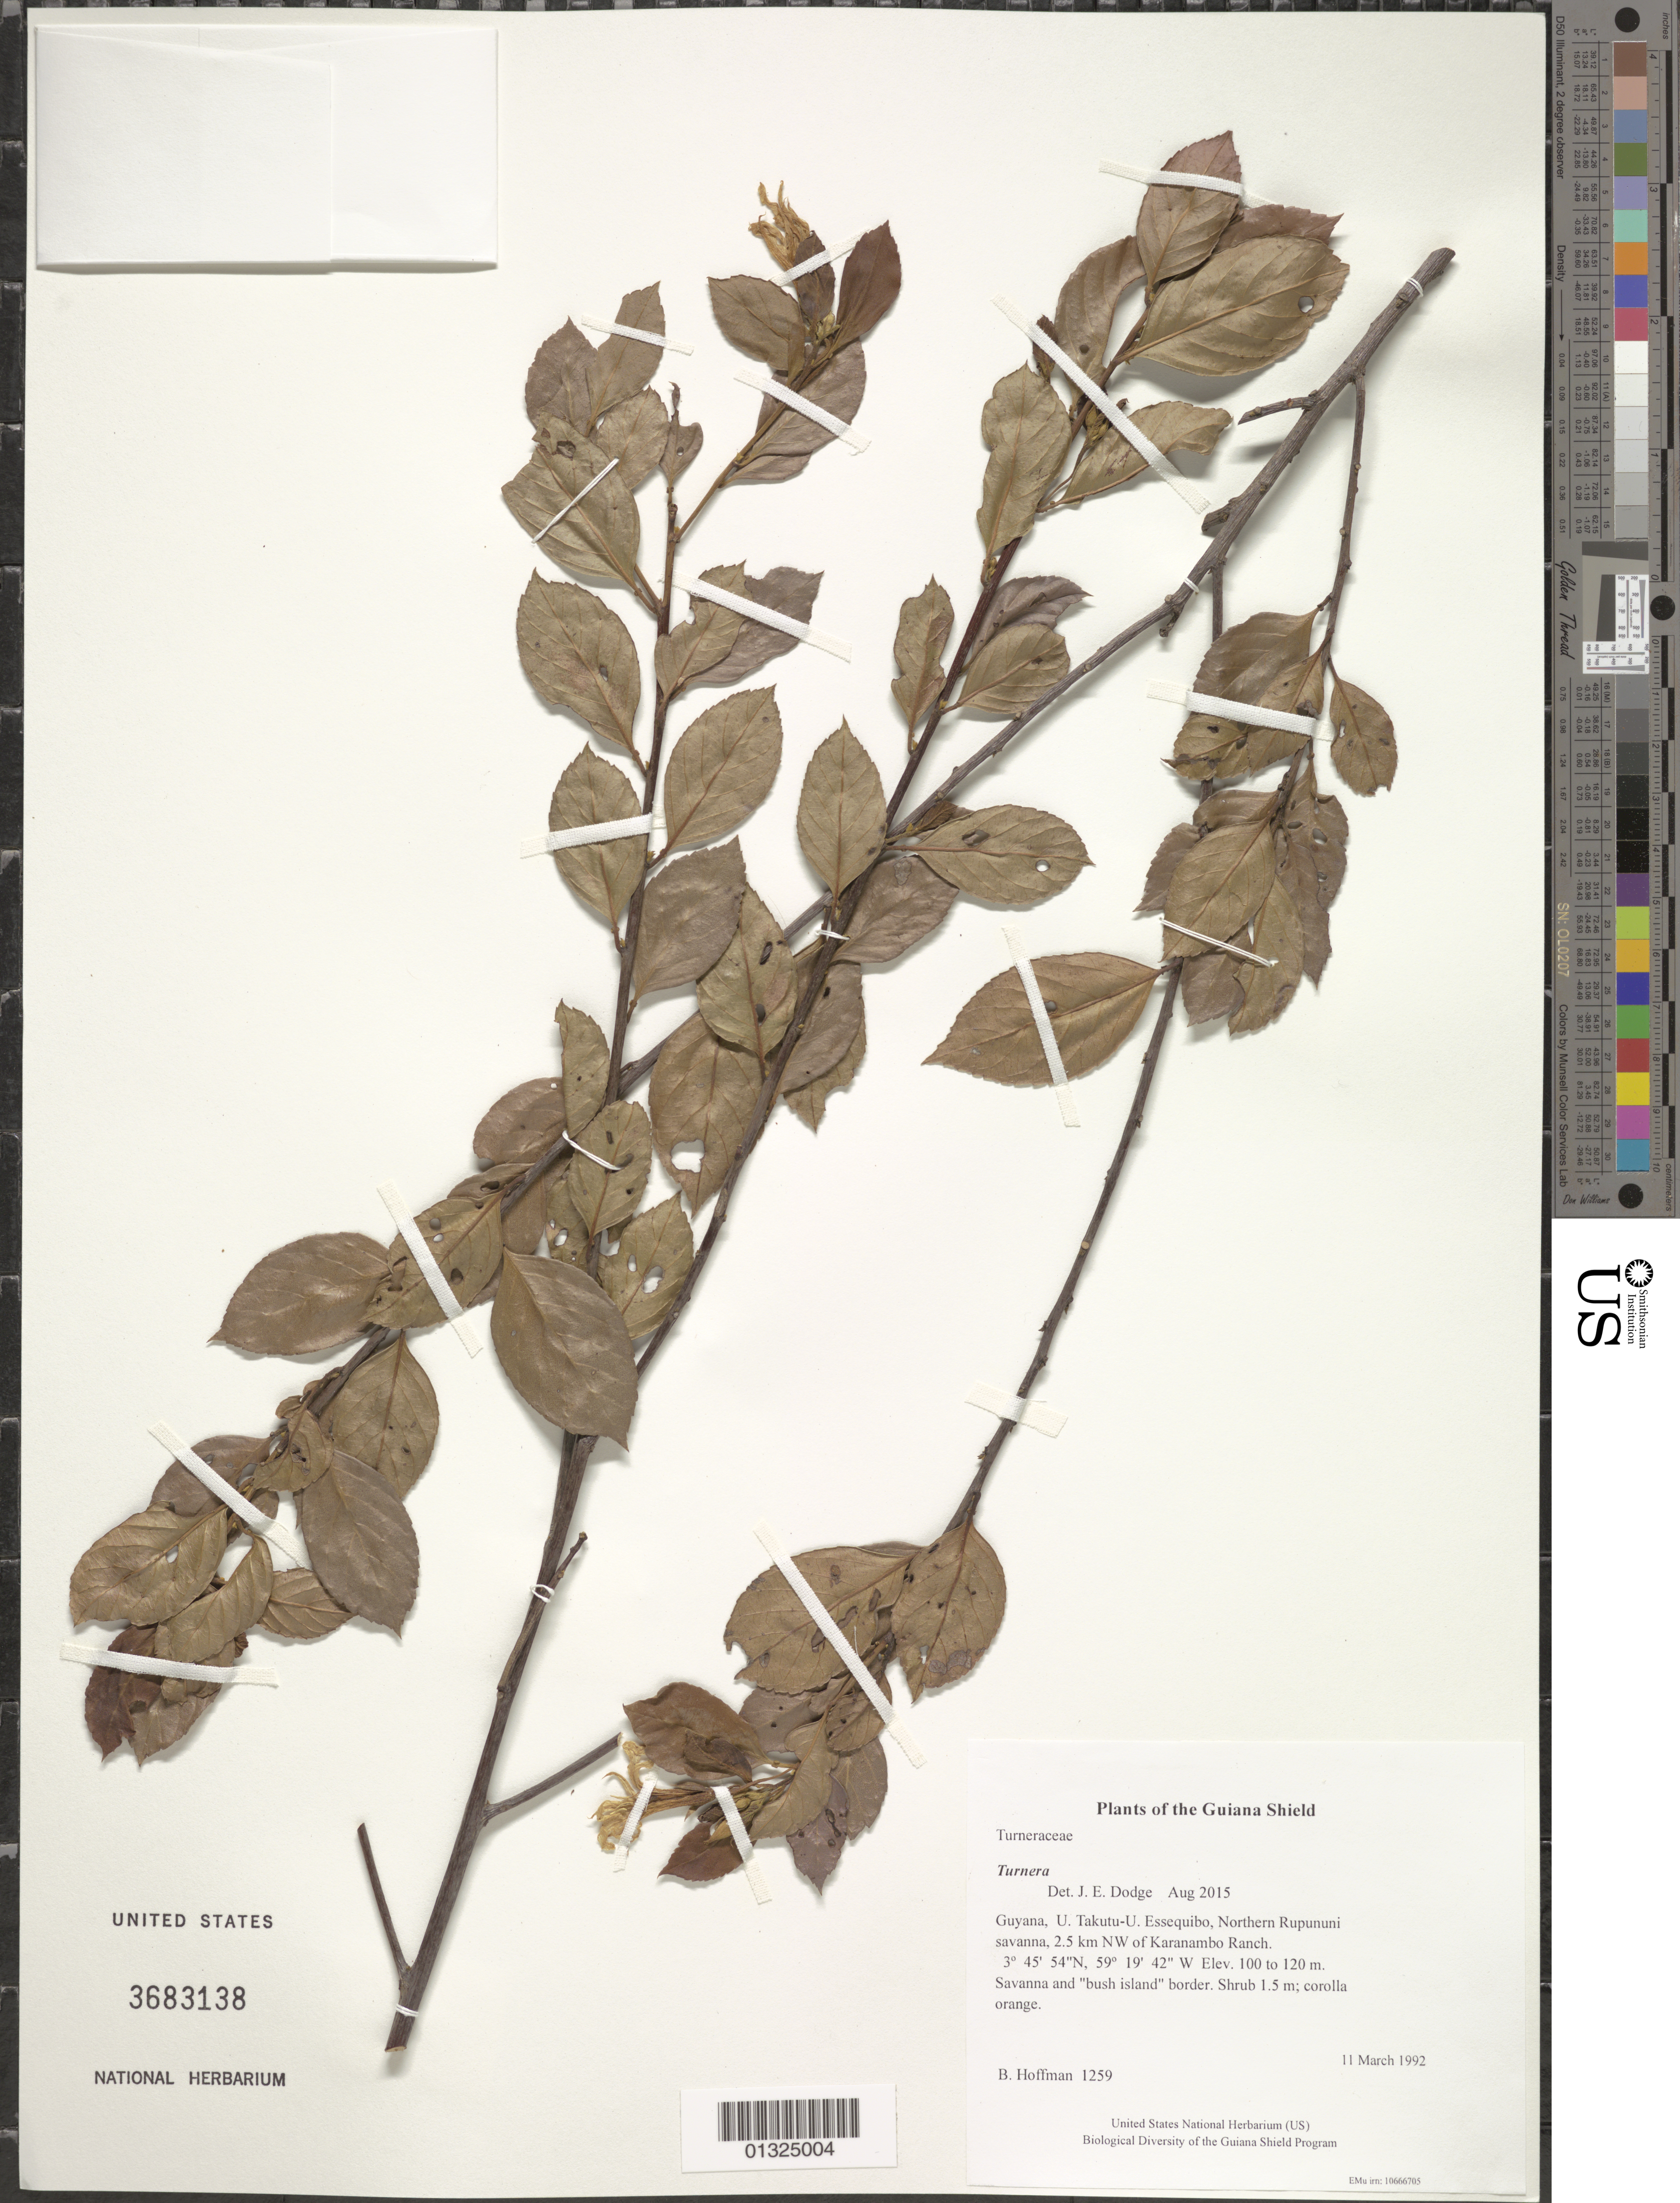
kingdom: Plantae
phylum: Tracheophyta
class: Magnoliopsida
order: Malpighiales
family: Turneraceae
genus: Turnera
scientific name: Turnera sp.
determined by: Dodge, J. E.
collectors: B. Hoffman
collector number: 1259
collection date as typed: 11 March 1992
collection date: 1992-03-11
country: Guyana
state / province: U. Takutu-U. Essequibo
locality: Northern Rupununi savanna, 2.5 km NW of Karanambo Ranch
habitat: Savanna and "bush island" border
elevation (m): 100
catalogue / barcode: US 3683138